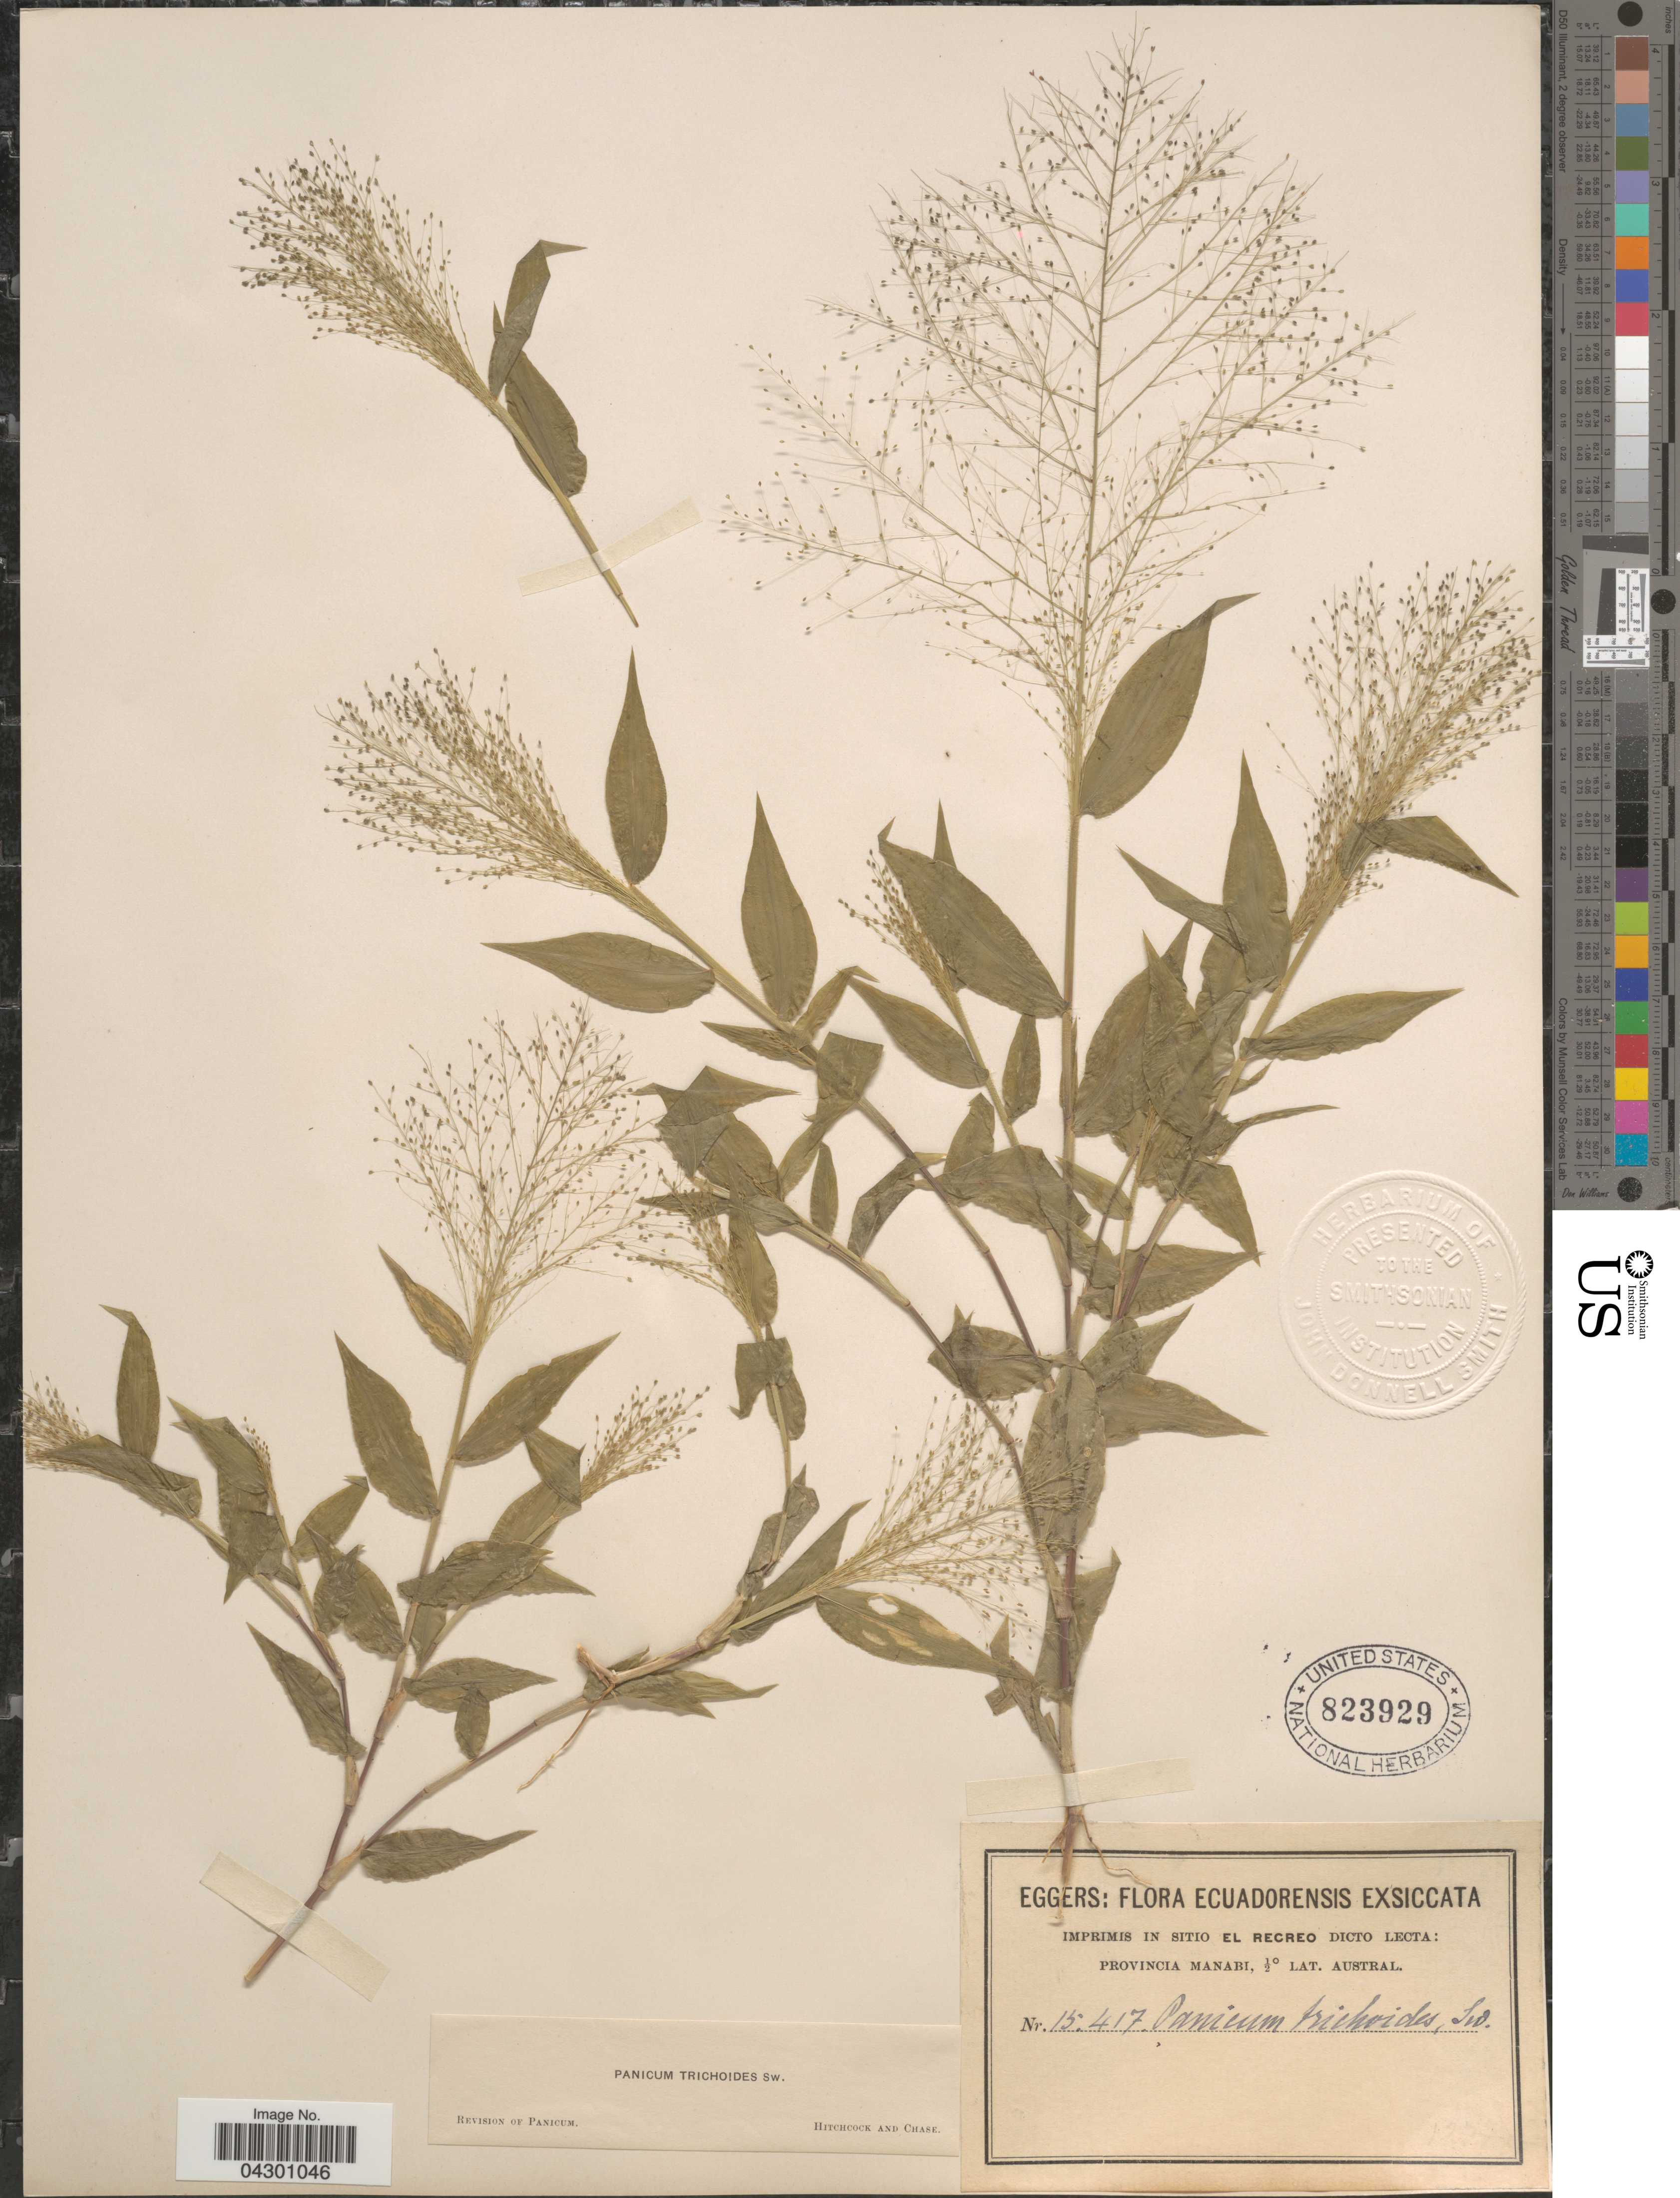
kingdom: Plantae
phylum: Tracheophyta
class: Liliopsida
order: Poales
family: Poaceae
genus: Panicum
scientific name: Panicum trichoides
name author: Sw.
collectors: -. Eggers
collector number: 15417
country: Ecuador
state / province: Manabí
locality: El Recreo. [unsure placement]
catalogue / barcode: US 823929